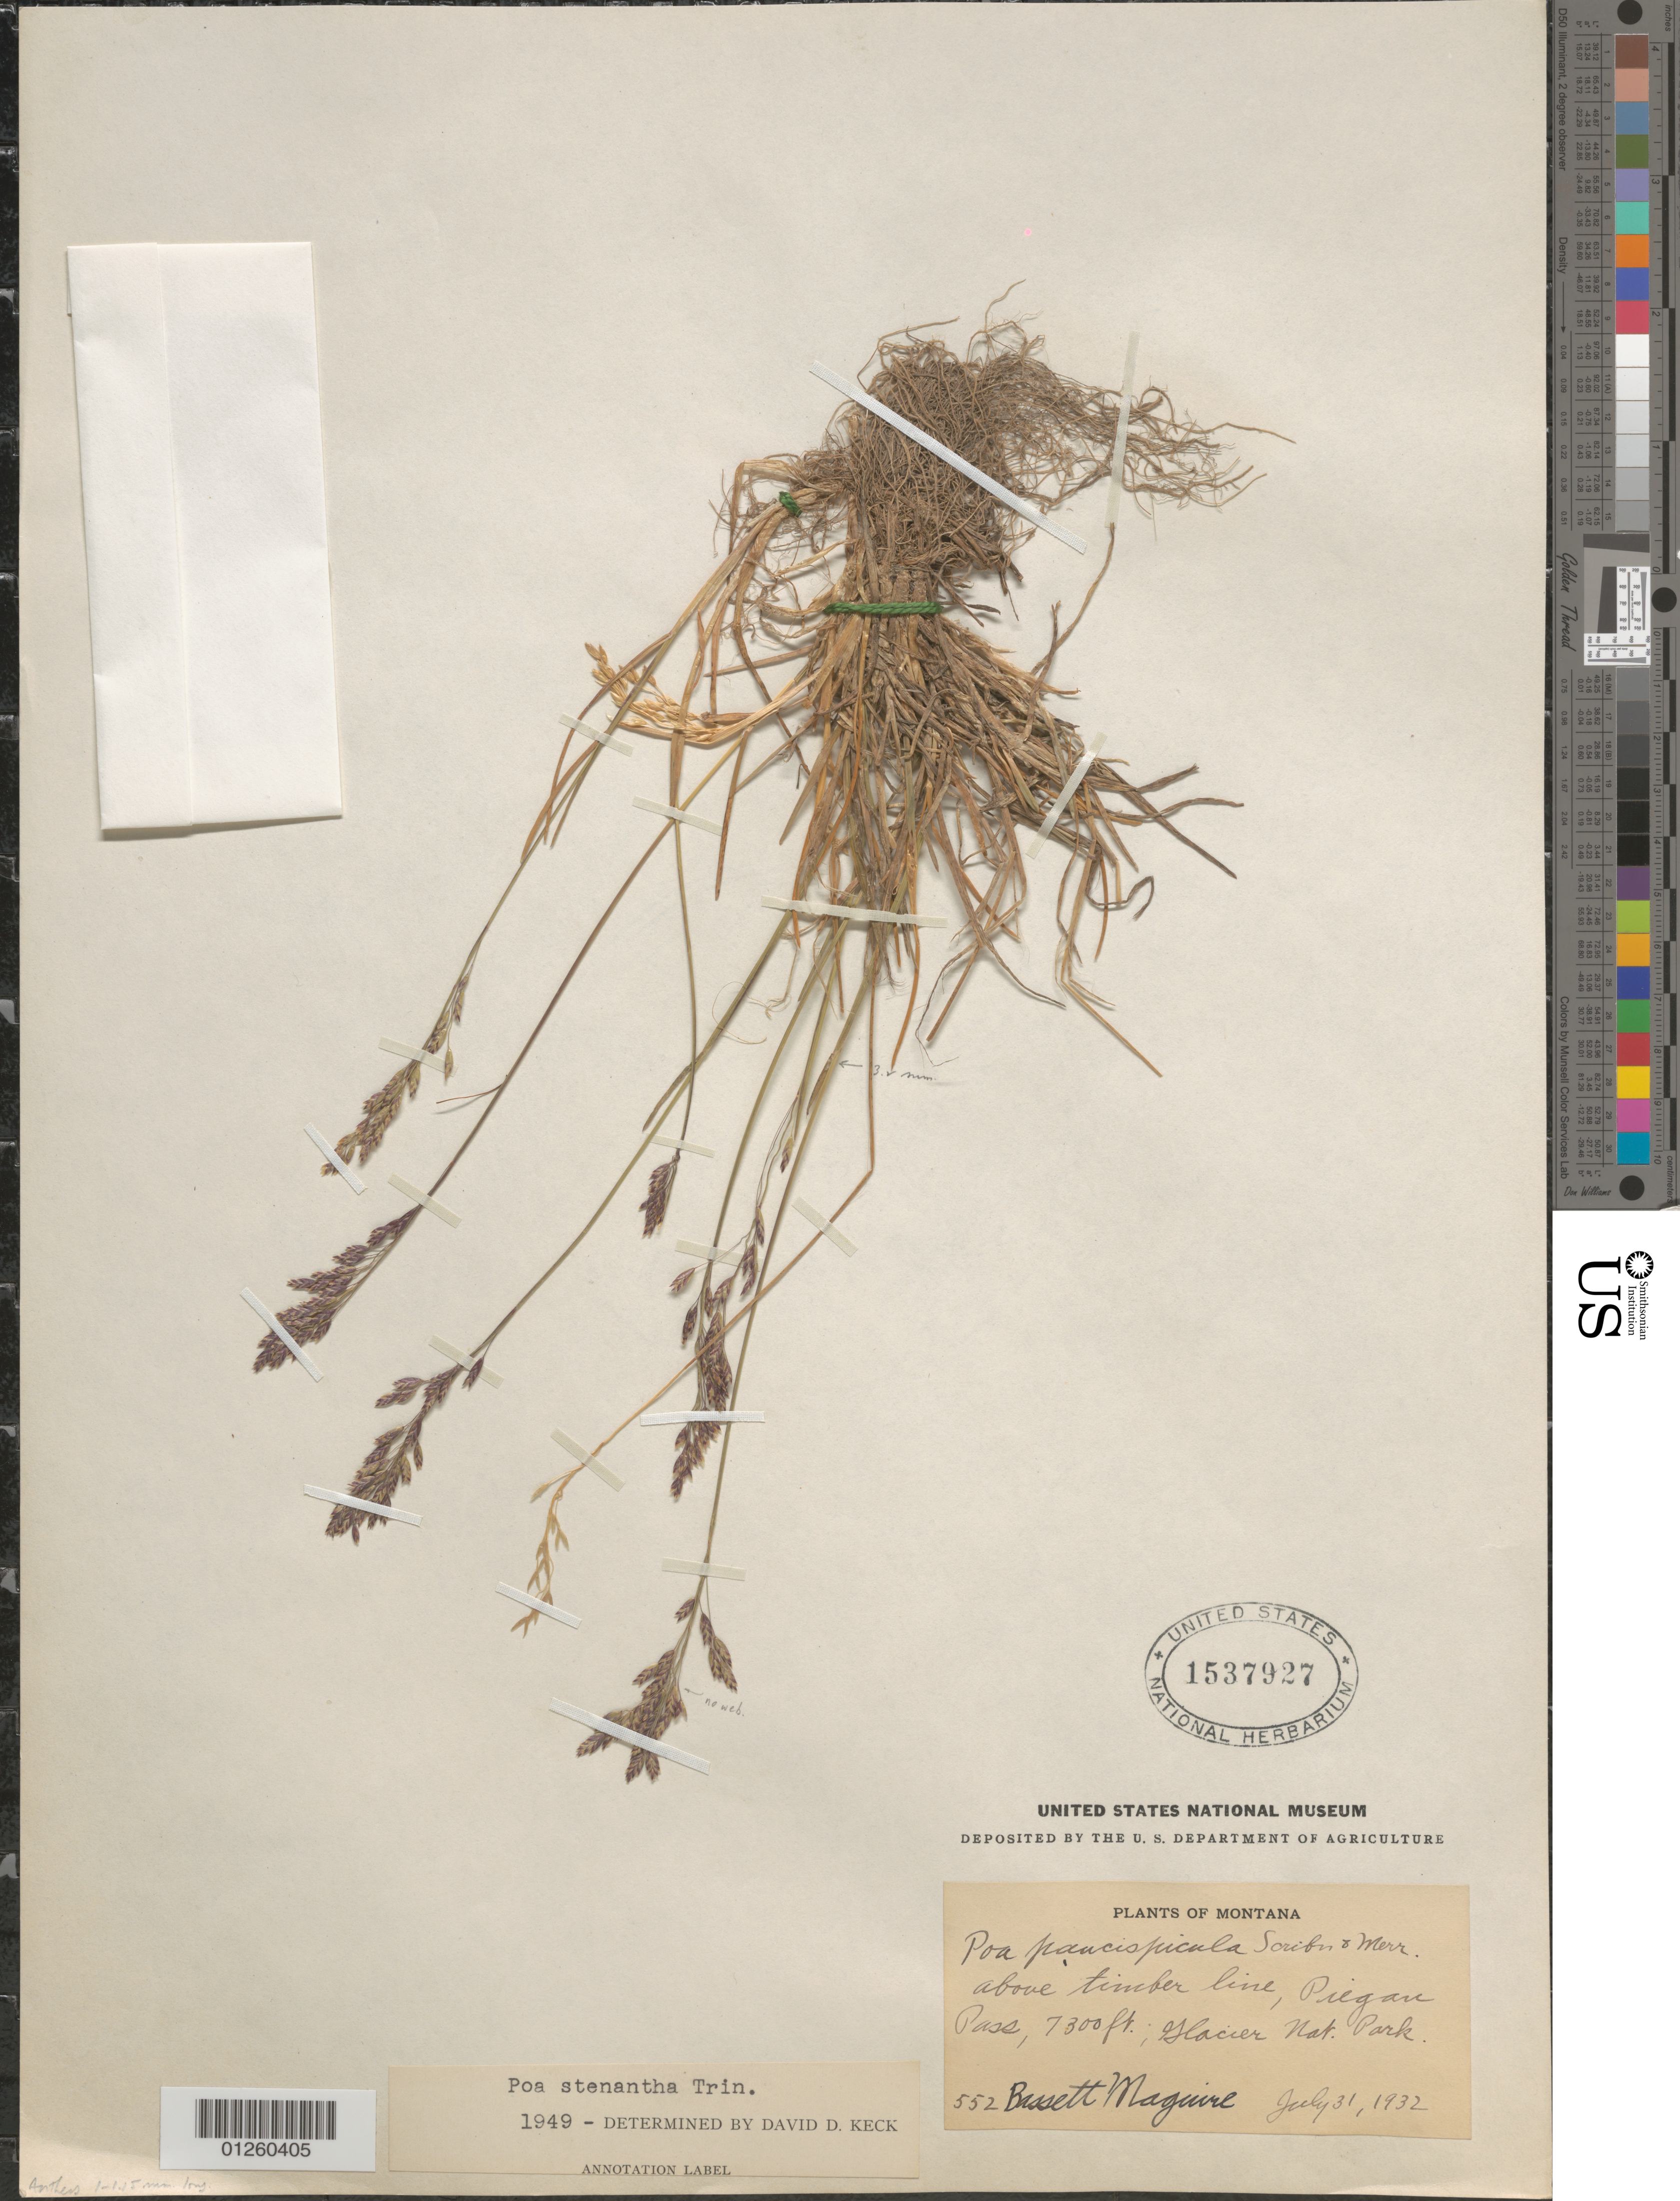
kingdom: Plantae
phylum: Tracheophyta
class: Liliopsida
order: Poales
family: Poaceae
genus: Poa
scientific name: Poa stenantha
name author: Trin.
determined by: Soreng, Robert J., Research Associate (BOT), Smithsonian Institution - National Museum of Natural History (UNITED STATES)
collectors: B. Maguire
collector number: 552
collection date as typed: July 31, 1932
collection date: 1932-07-31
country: United States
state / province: Montana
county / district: Glacier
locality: Above timber line, Piegan Pass. Glacier Nat. Prk.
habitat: above timber line.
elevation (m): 2225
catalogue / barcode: US 1537927